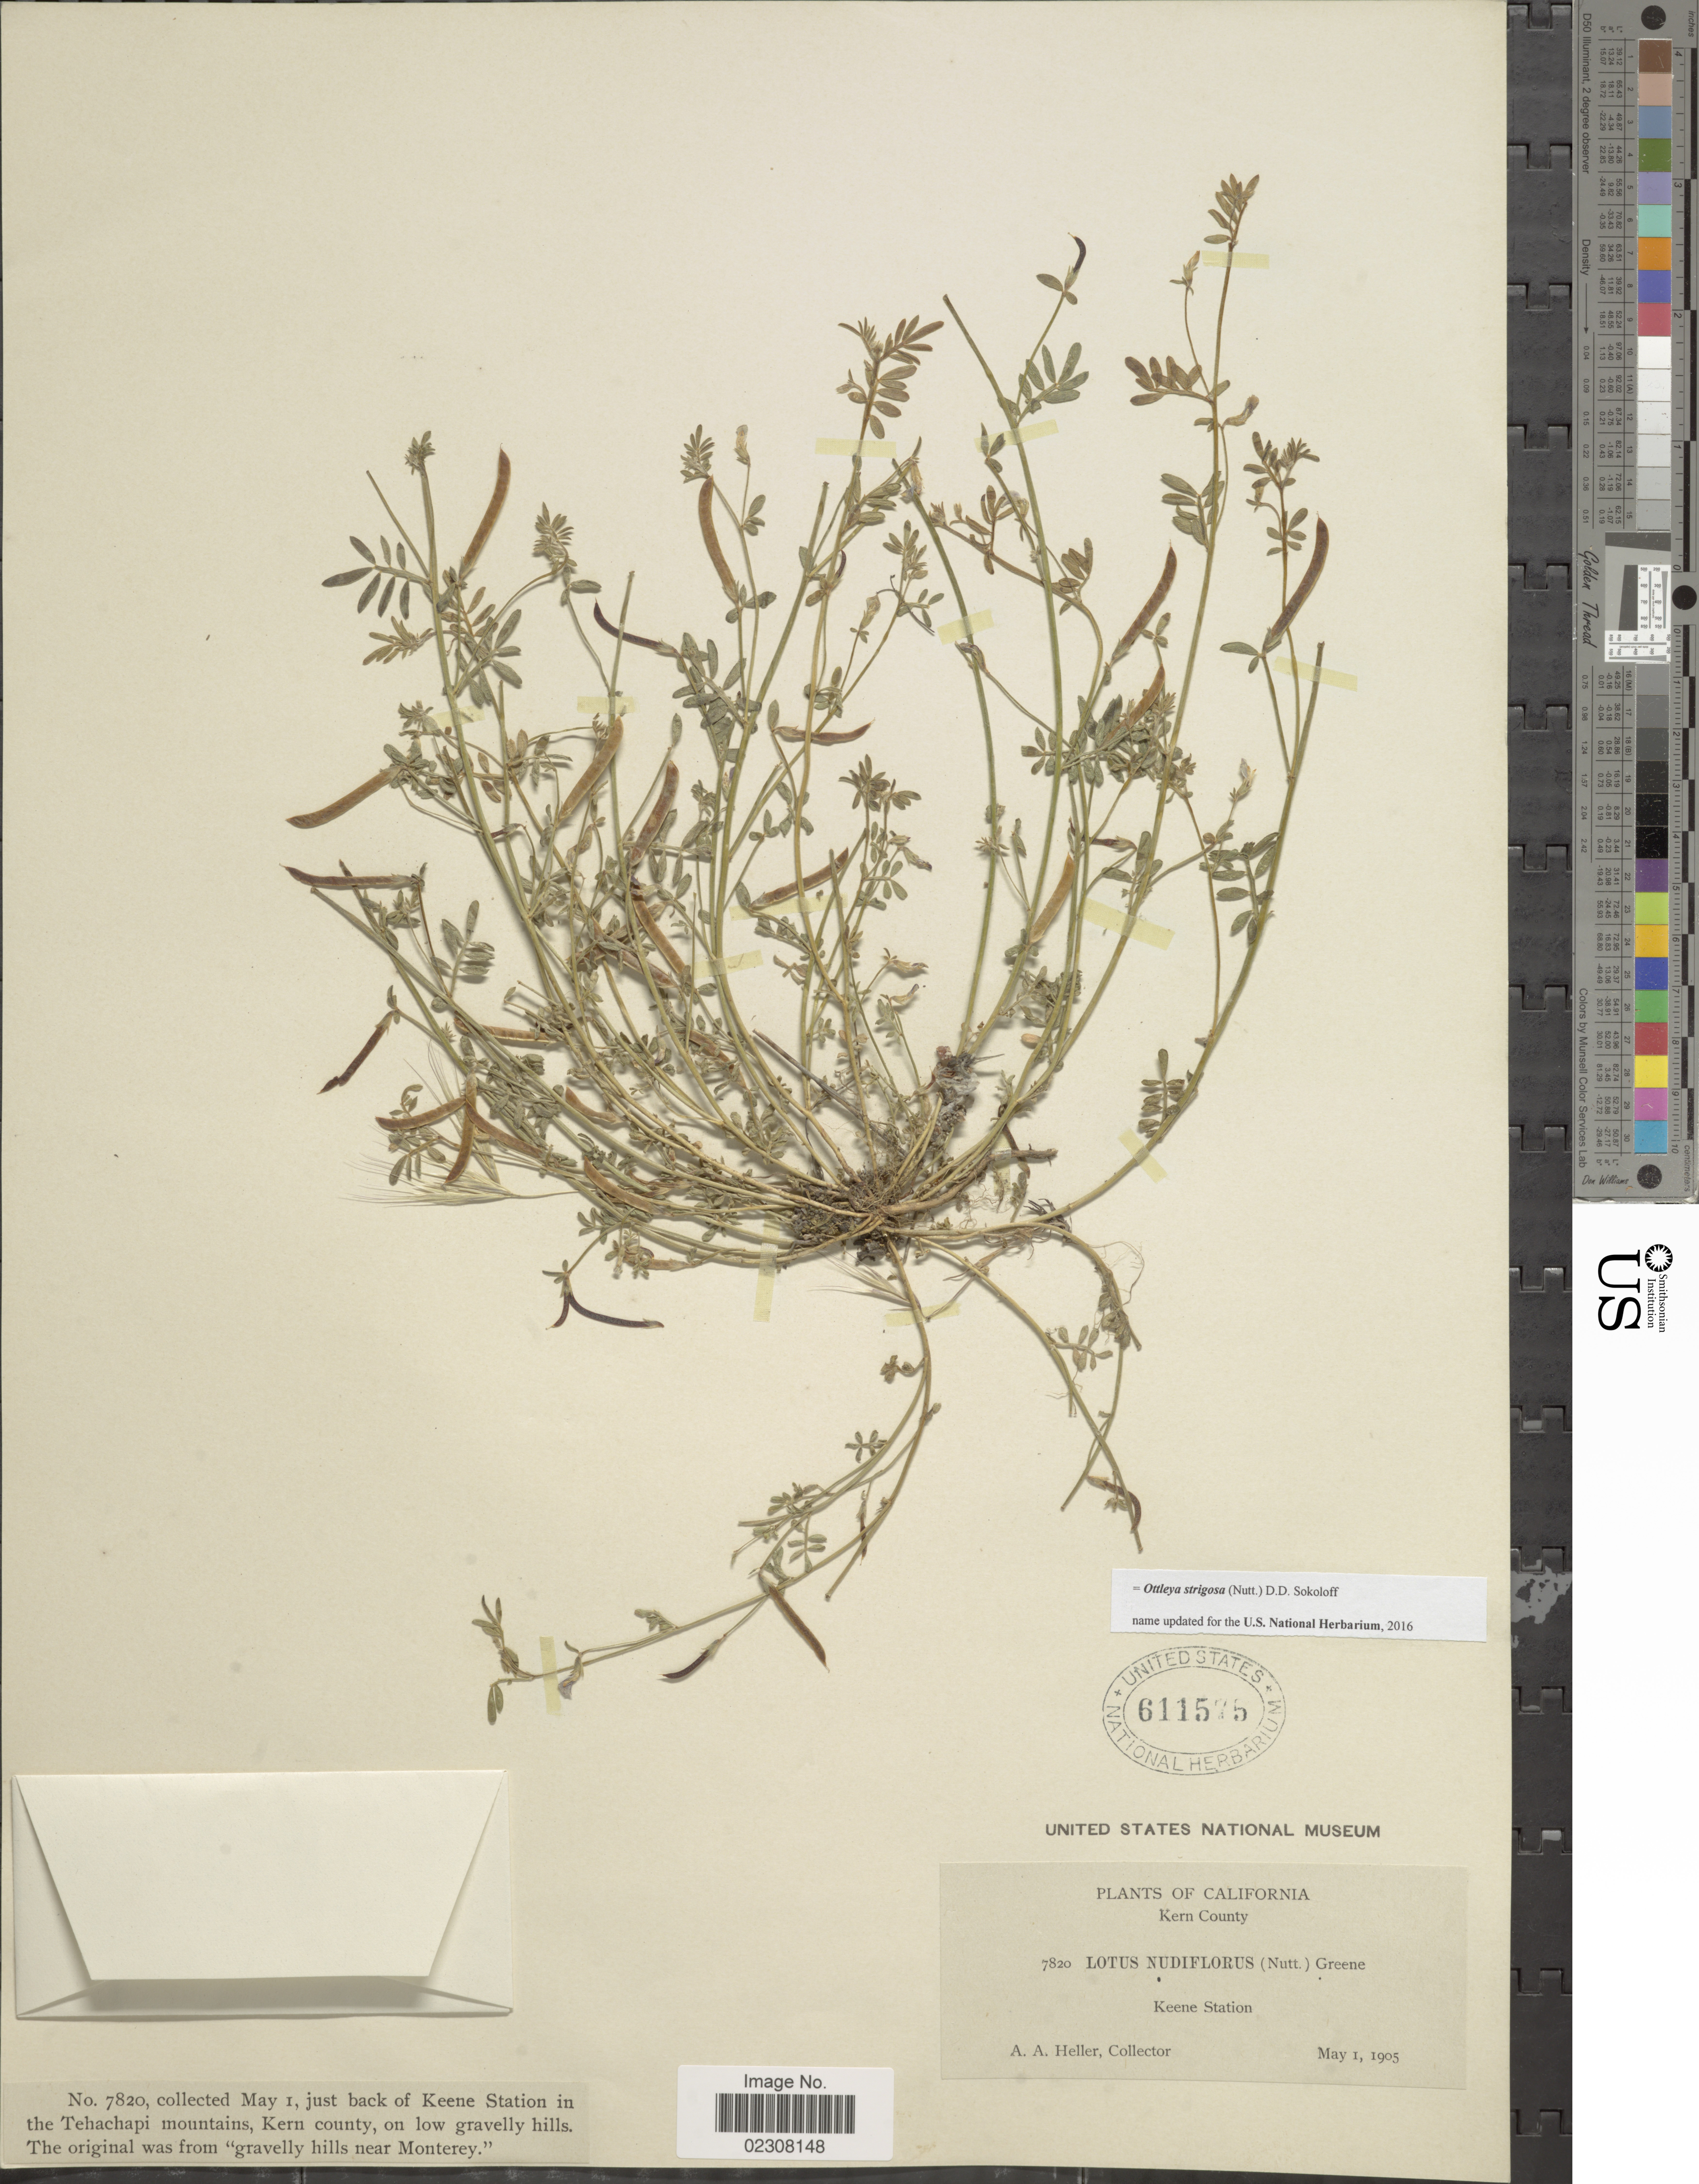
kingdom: Plantae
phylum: Tracheophyta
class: Magnoliopsida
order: Fabales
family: Fabaceae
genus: Ottleya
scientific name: Ottleya strigosa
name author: (Nutt.) D.D. Sokoloff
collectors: A. A. Heller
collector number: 7820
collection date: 1905-05-01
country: United States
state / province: California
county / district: Kern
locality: Kern County, Keene Station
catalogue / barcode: US 611575